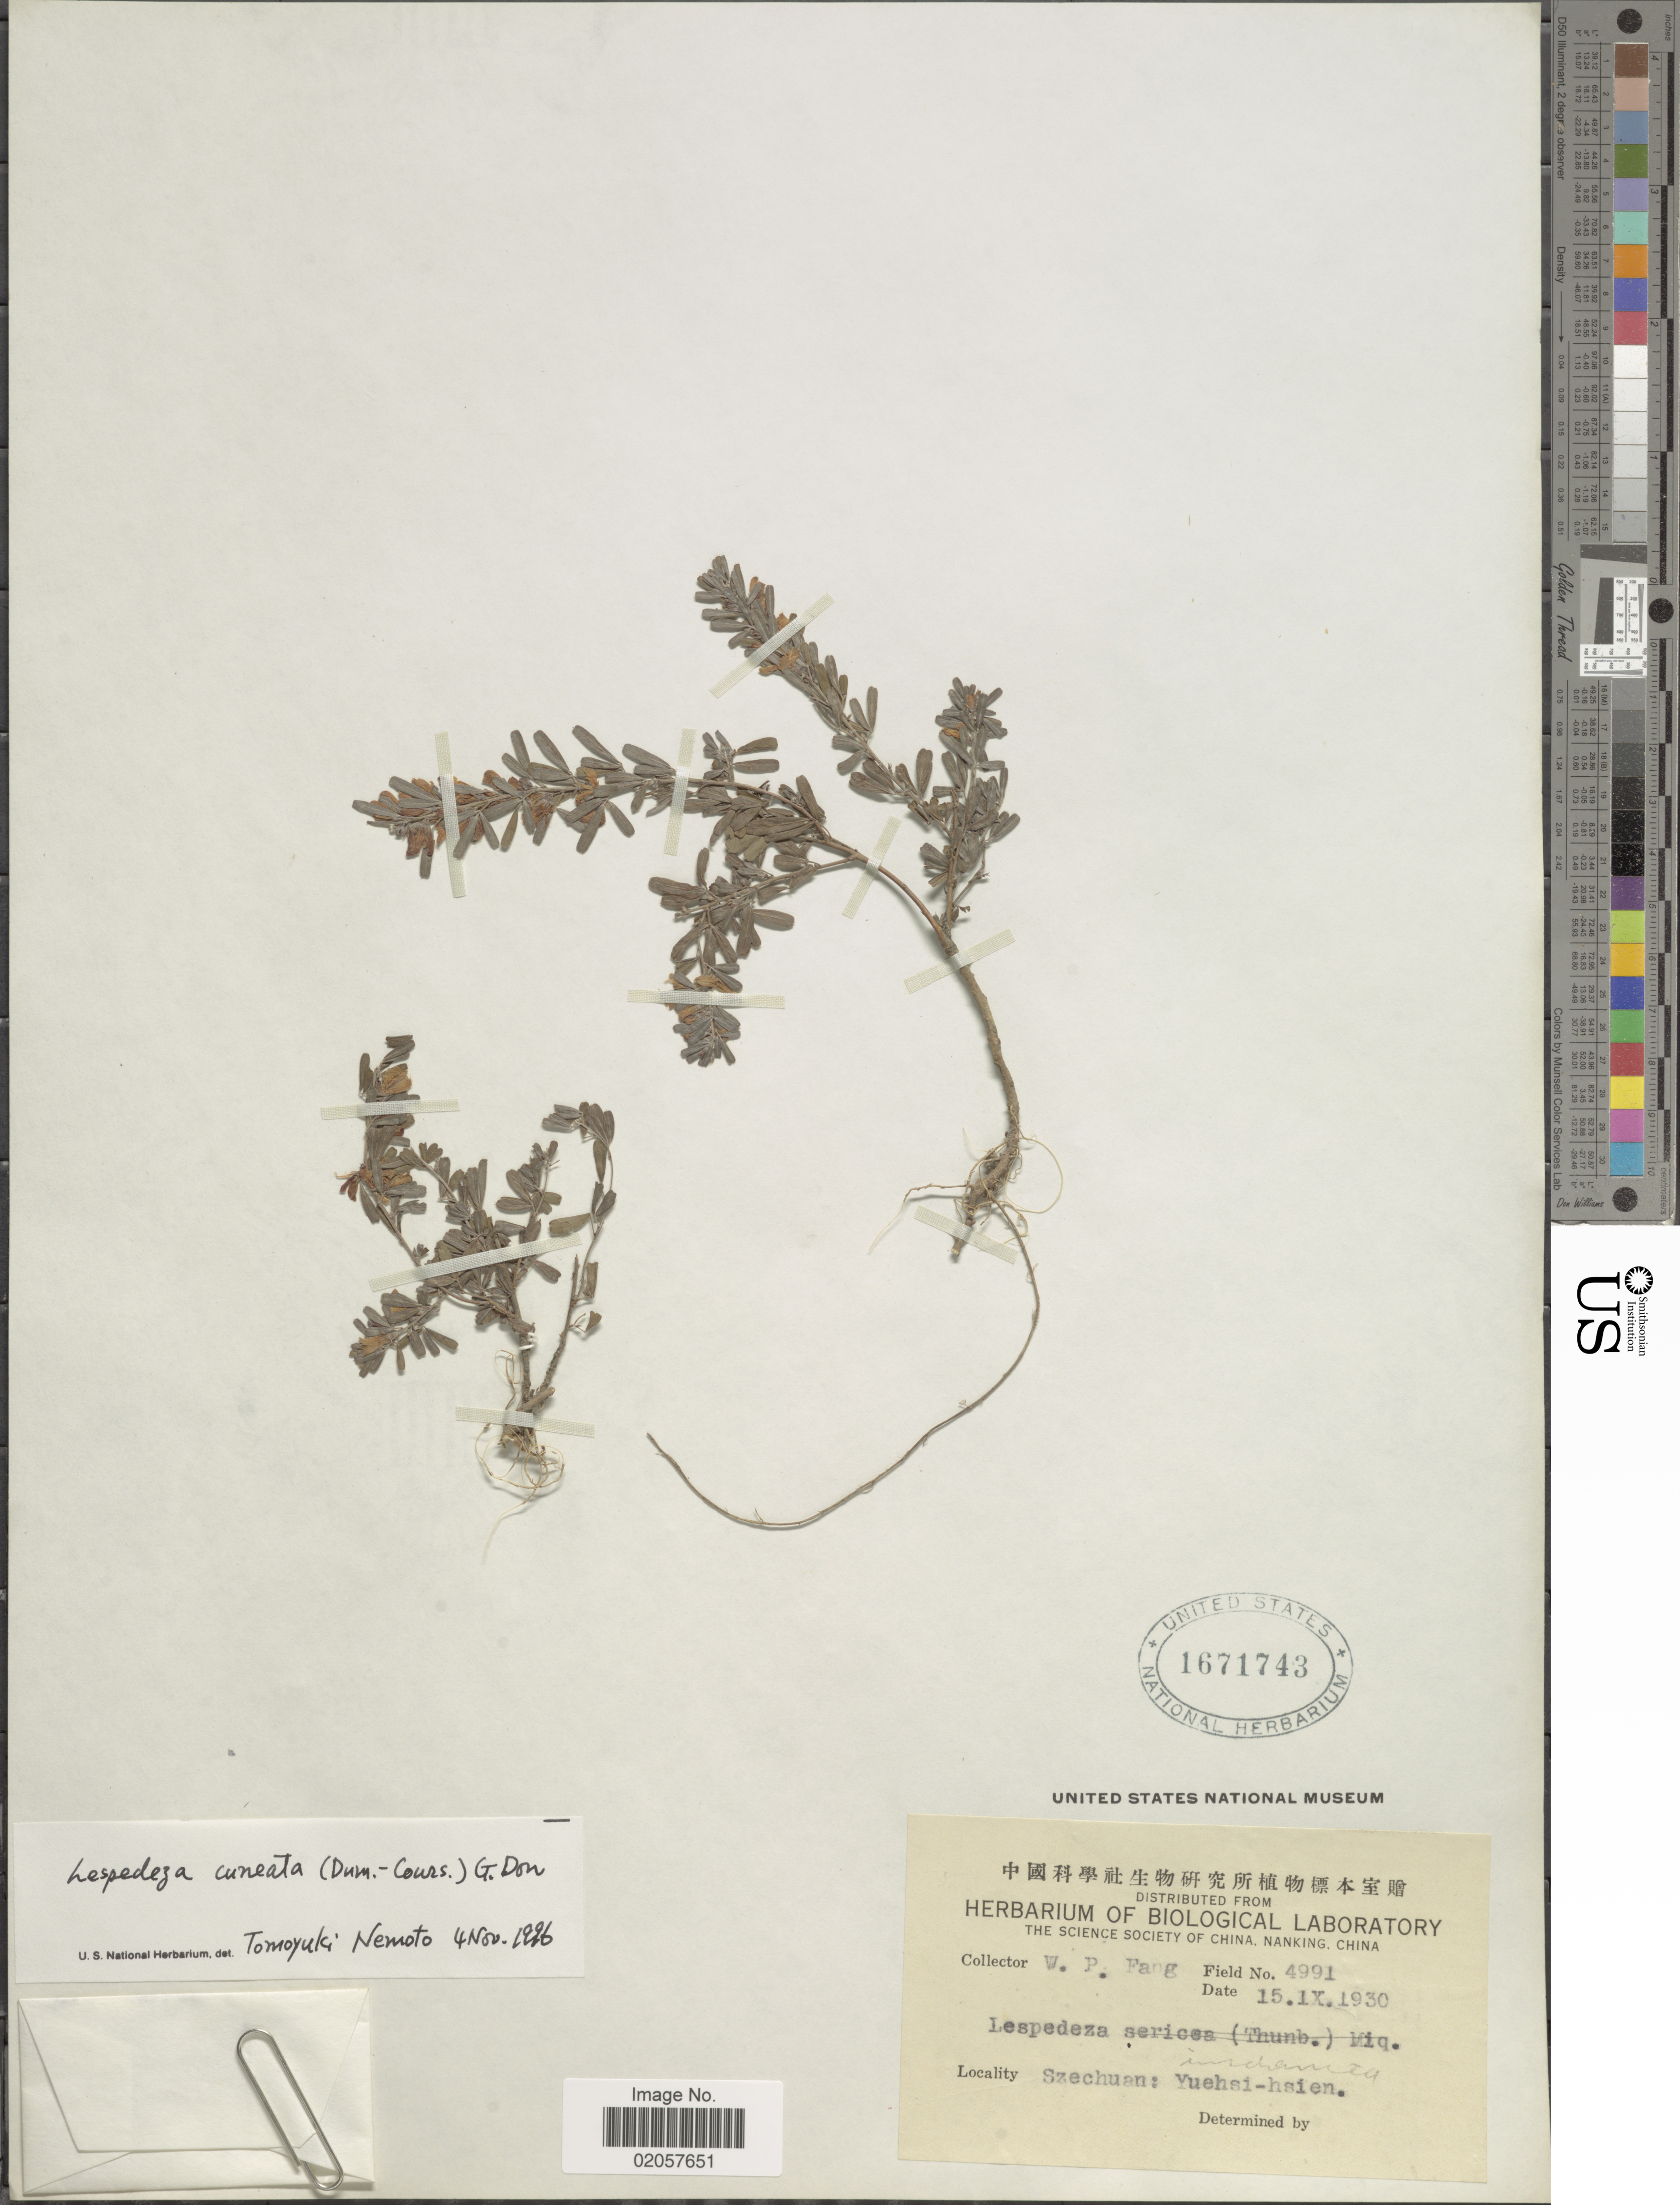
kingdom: Plantae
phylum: Tracheophyta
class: Magnoliopsida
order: Fabales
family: Fabaceae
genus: Lespedeza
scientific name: Lespedeza cuneata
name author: (Dum. Cours.) G. Don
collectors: W. P. Fang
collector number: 4991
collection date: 1930-09-15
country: China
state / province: Sichuan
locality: Szechuan: Yeuhsi-hsien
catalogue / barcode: US 1671743